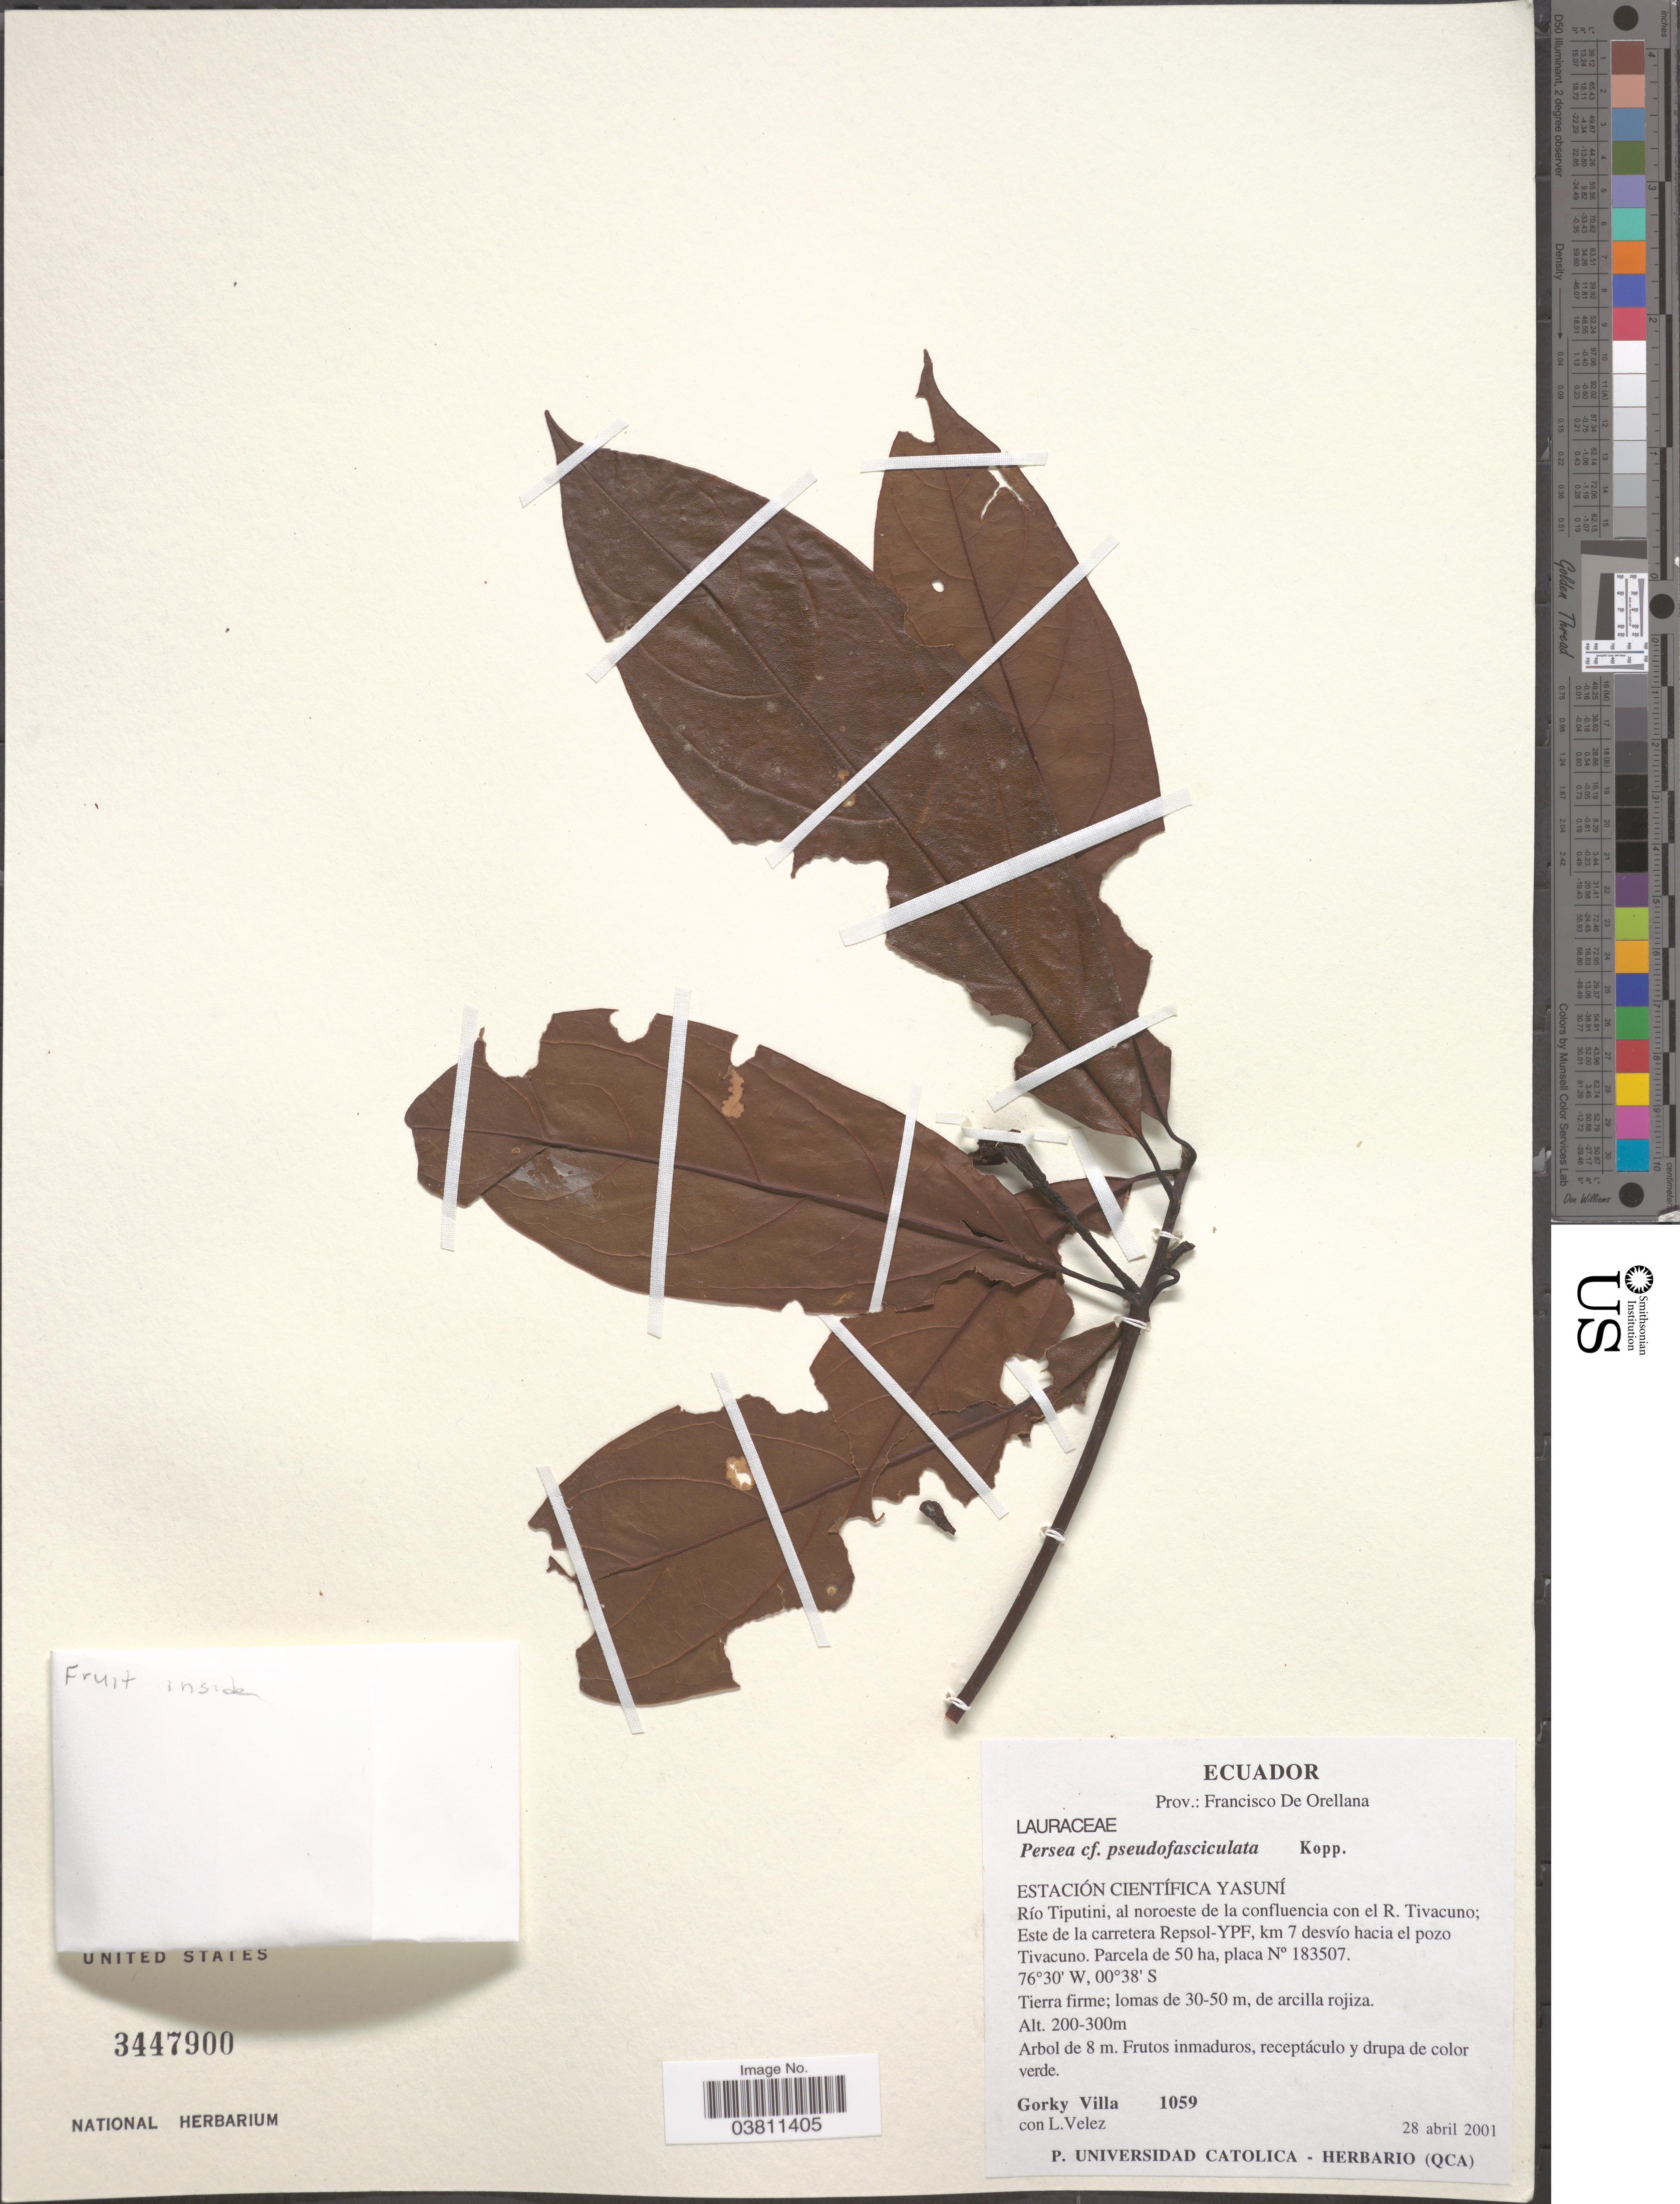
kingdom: Plantae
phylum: Tracheophyta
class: Magnoliopsida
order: Laurales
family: Lauraceae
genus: Persea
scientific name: Persea pseudofasciculata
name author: L.E. Kopp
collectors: G. Villa & P. Alvia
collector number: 1059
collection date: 2001-04-28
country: Ecuador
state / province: Orellana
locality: Prov.: Francisco De Orellana. Estación Científica Yasuní. Río Tiputini, al noroeste de la confluencia con el R. Tivacuno; Este de la carretera Repsol-YPF, km 7 desvío hacia el pozo Tivacuno.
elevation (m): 200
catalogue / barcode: US 3447900